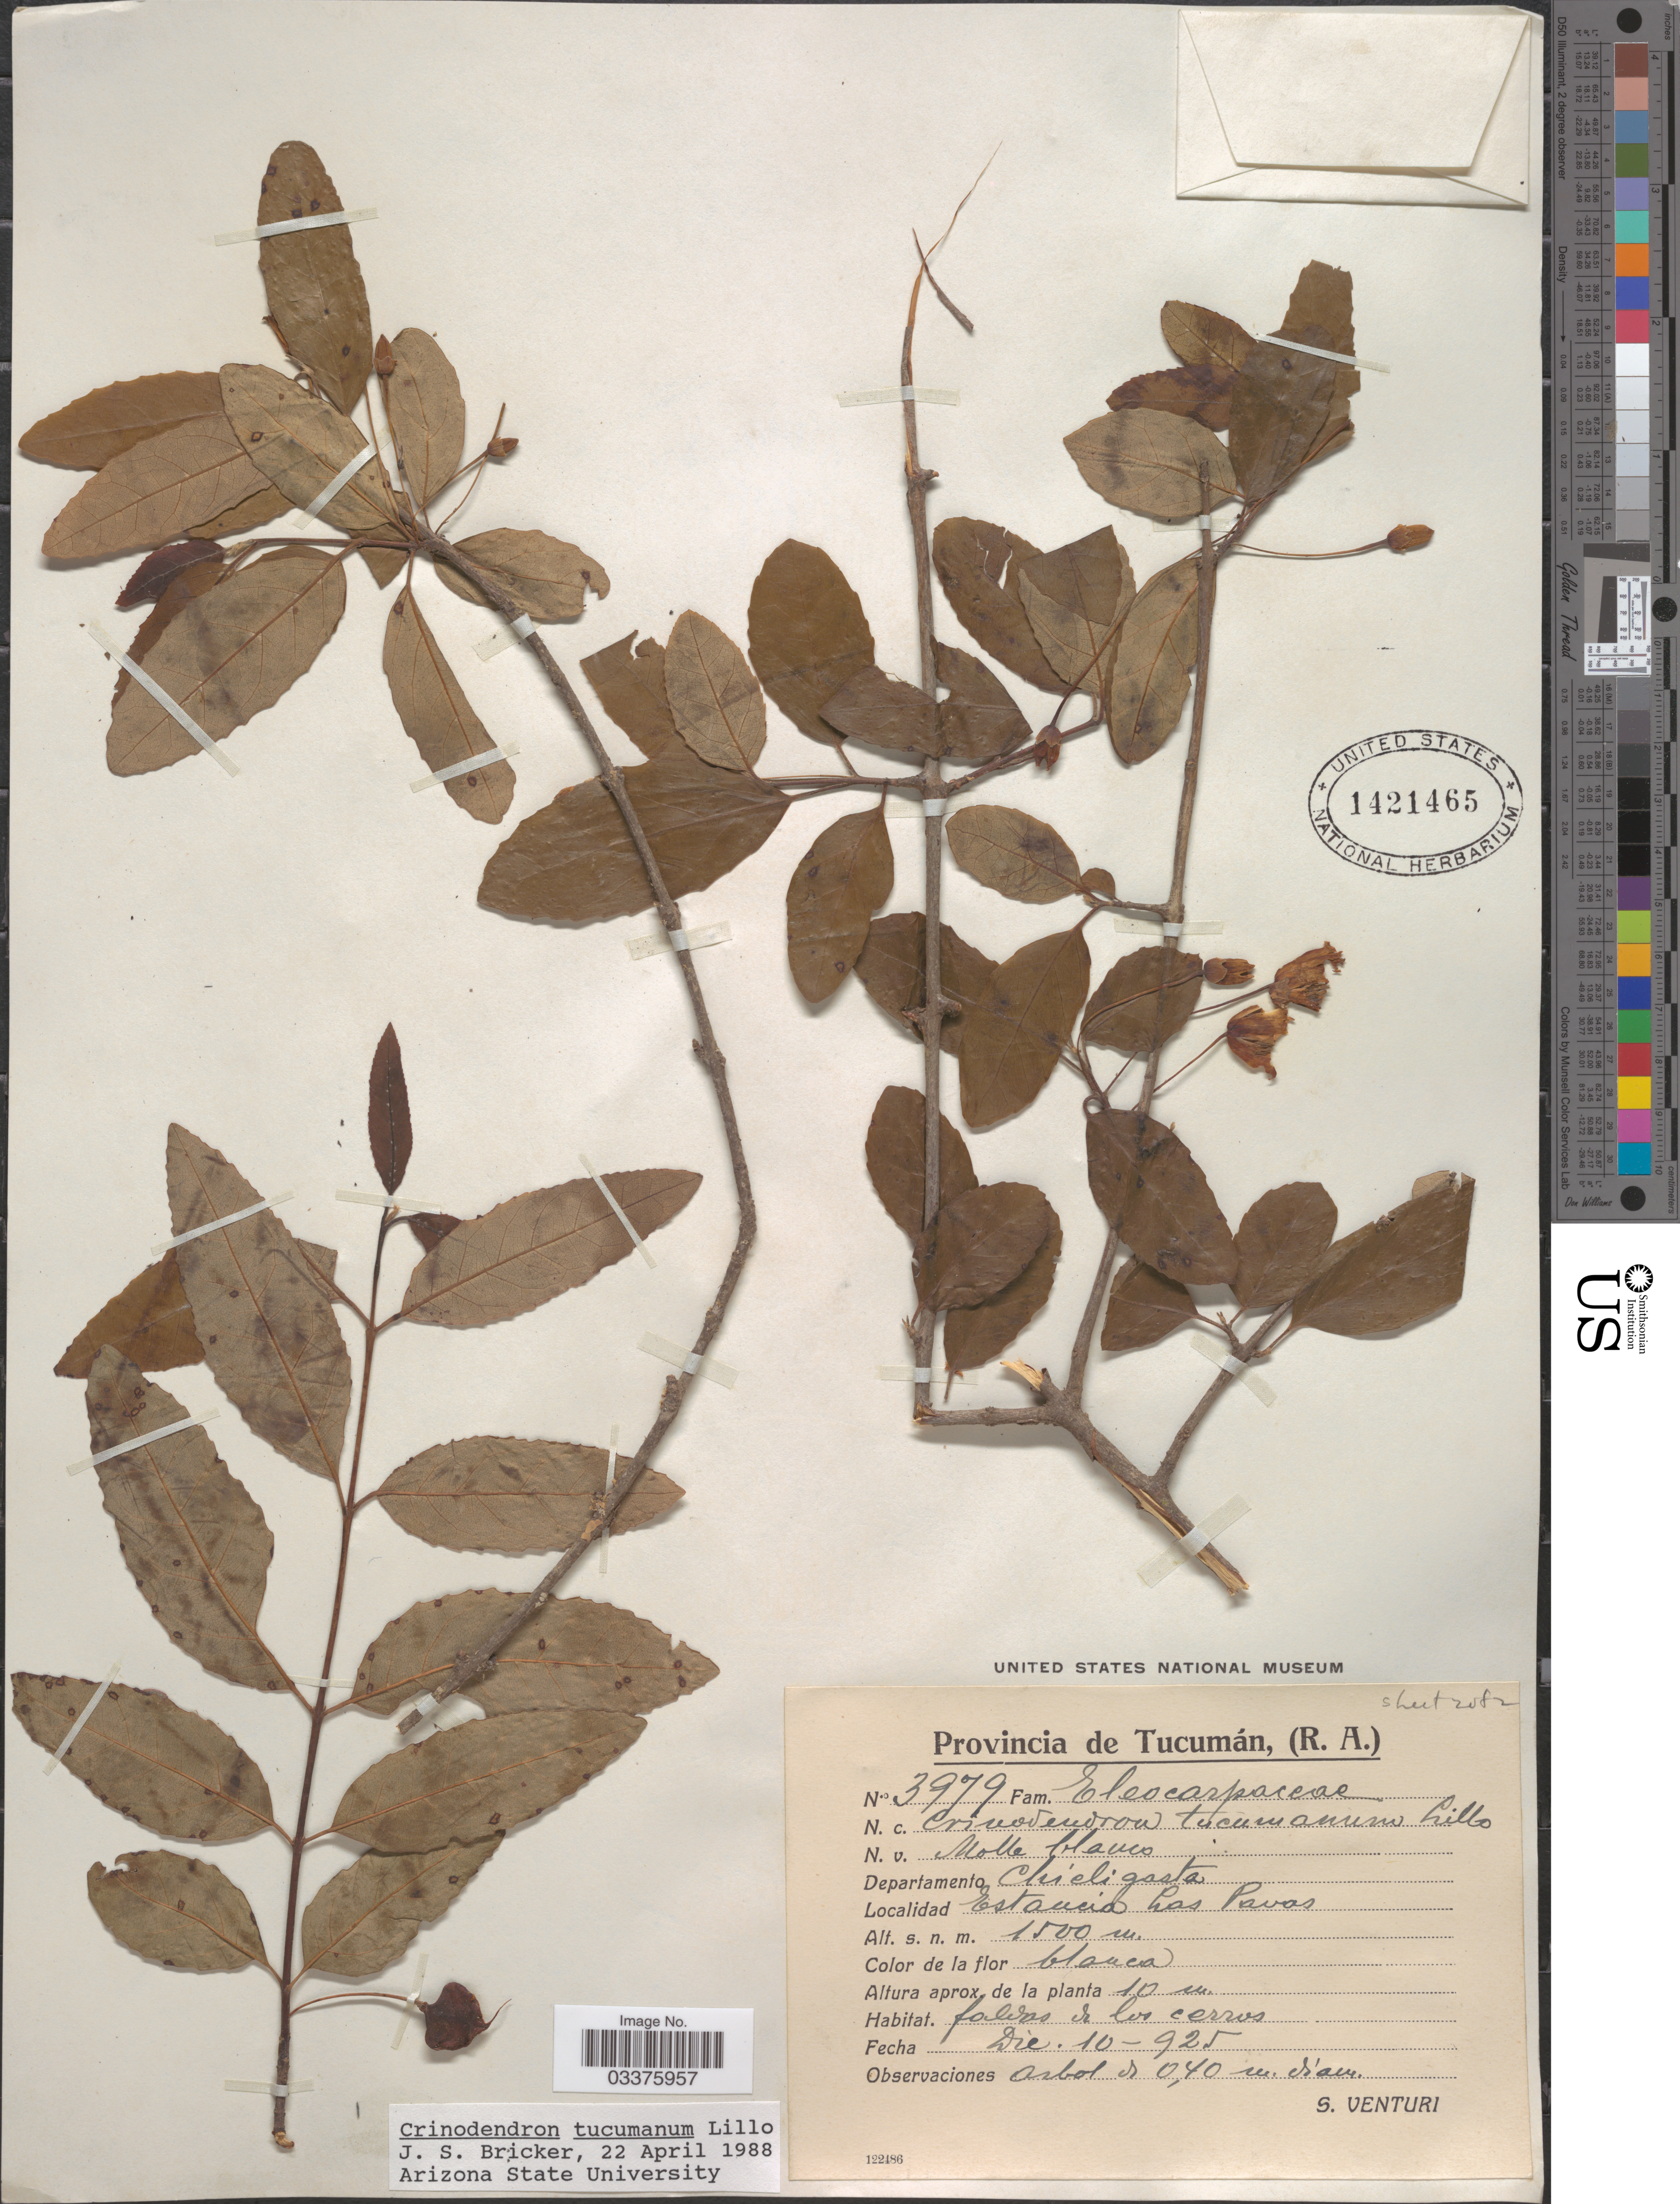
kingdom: Plantae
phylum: Tracheophyta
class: Magnoliopsida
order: Oxalidales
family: Elaeocarpaceae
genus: Crinodendron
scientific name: Crinodendron tucumanum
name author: Lillo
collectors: S. Venturi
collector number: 3979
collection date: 1925-12-10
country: Argentina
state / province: Tucuman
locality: Departamento Chicligasta. Estancia Las Pavas.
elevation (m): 1500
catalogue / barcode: US 1421465